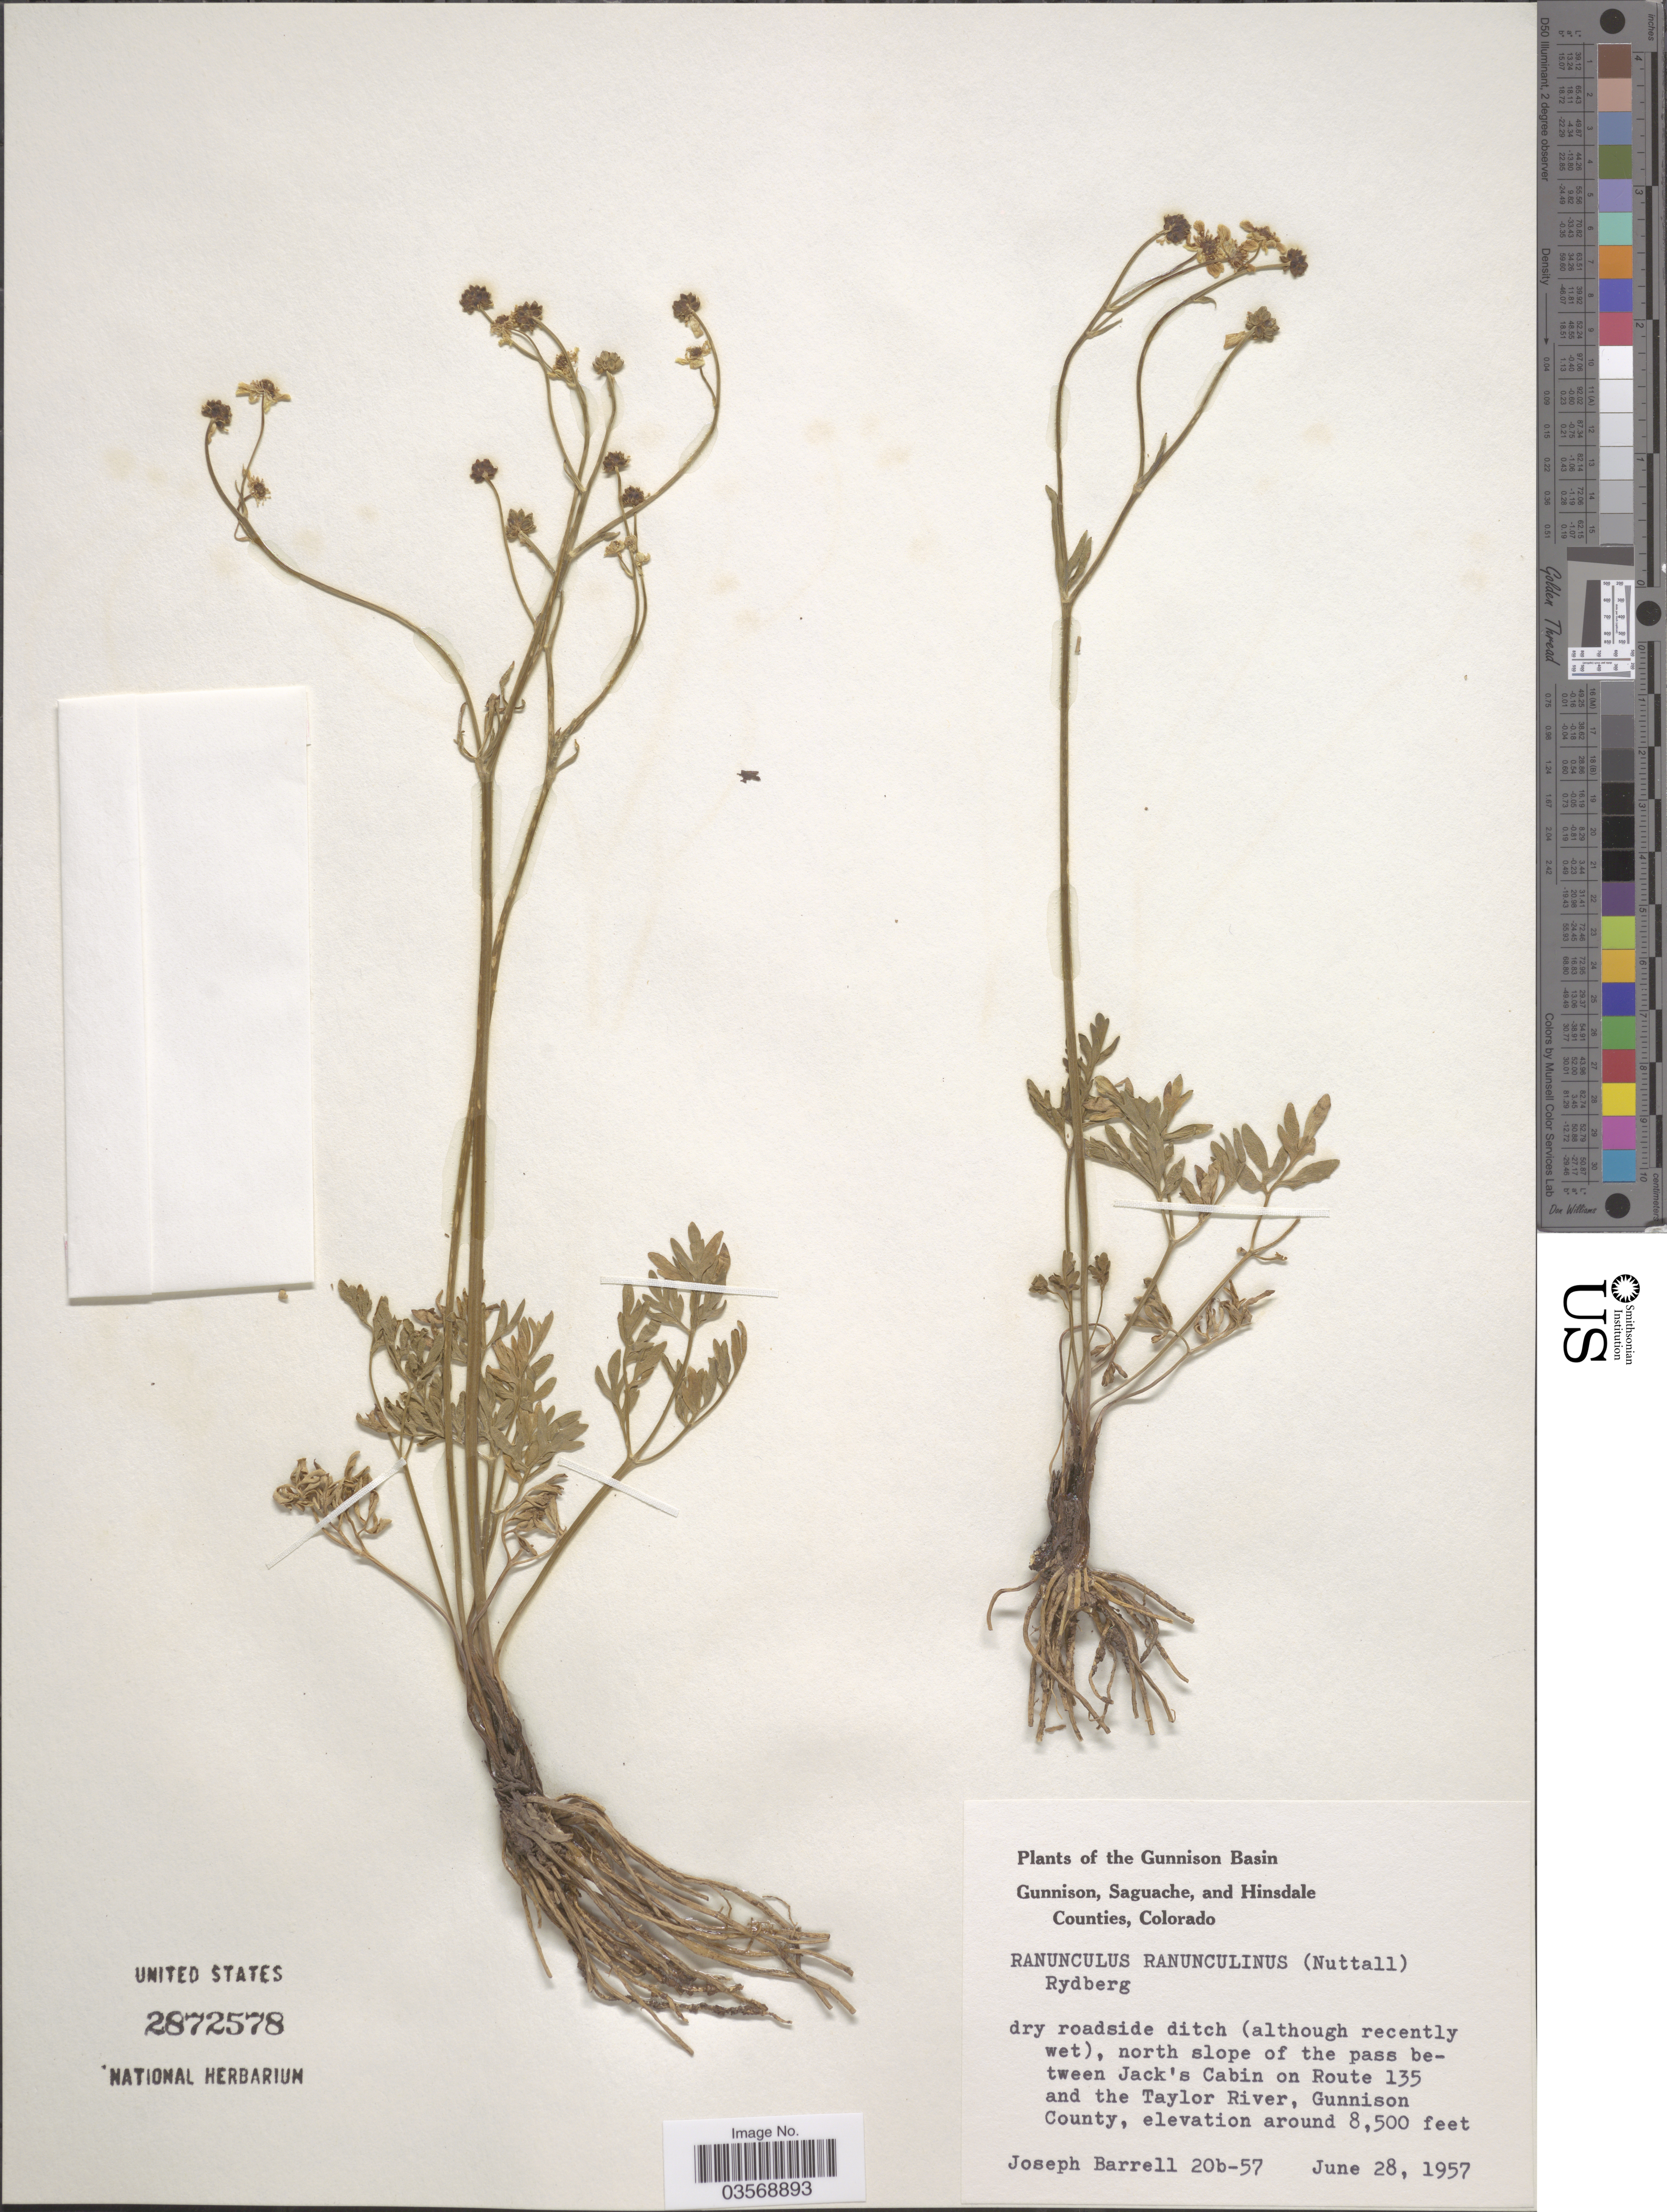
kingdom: Plantae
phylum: Tracheophyta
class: Magnoliopsida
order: Ranunculales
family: Ranunculaceae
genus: Ranunculus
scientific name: Ranunculus ranunculinus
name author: (Nutt.) Rydb.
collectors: J. Barrell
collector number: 20b-57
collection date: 1957-06-28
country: United States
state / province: Colorado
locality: The Gunnison Basin. North slope of the pass between Jack's Cabin on Route 135 and the Taylor River, Gunnison County.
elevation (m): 2591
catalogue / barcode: US 2872578